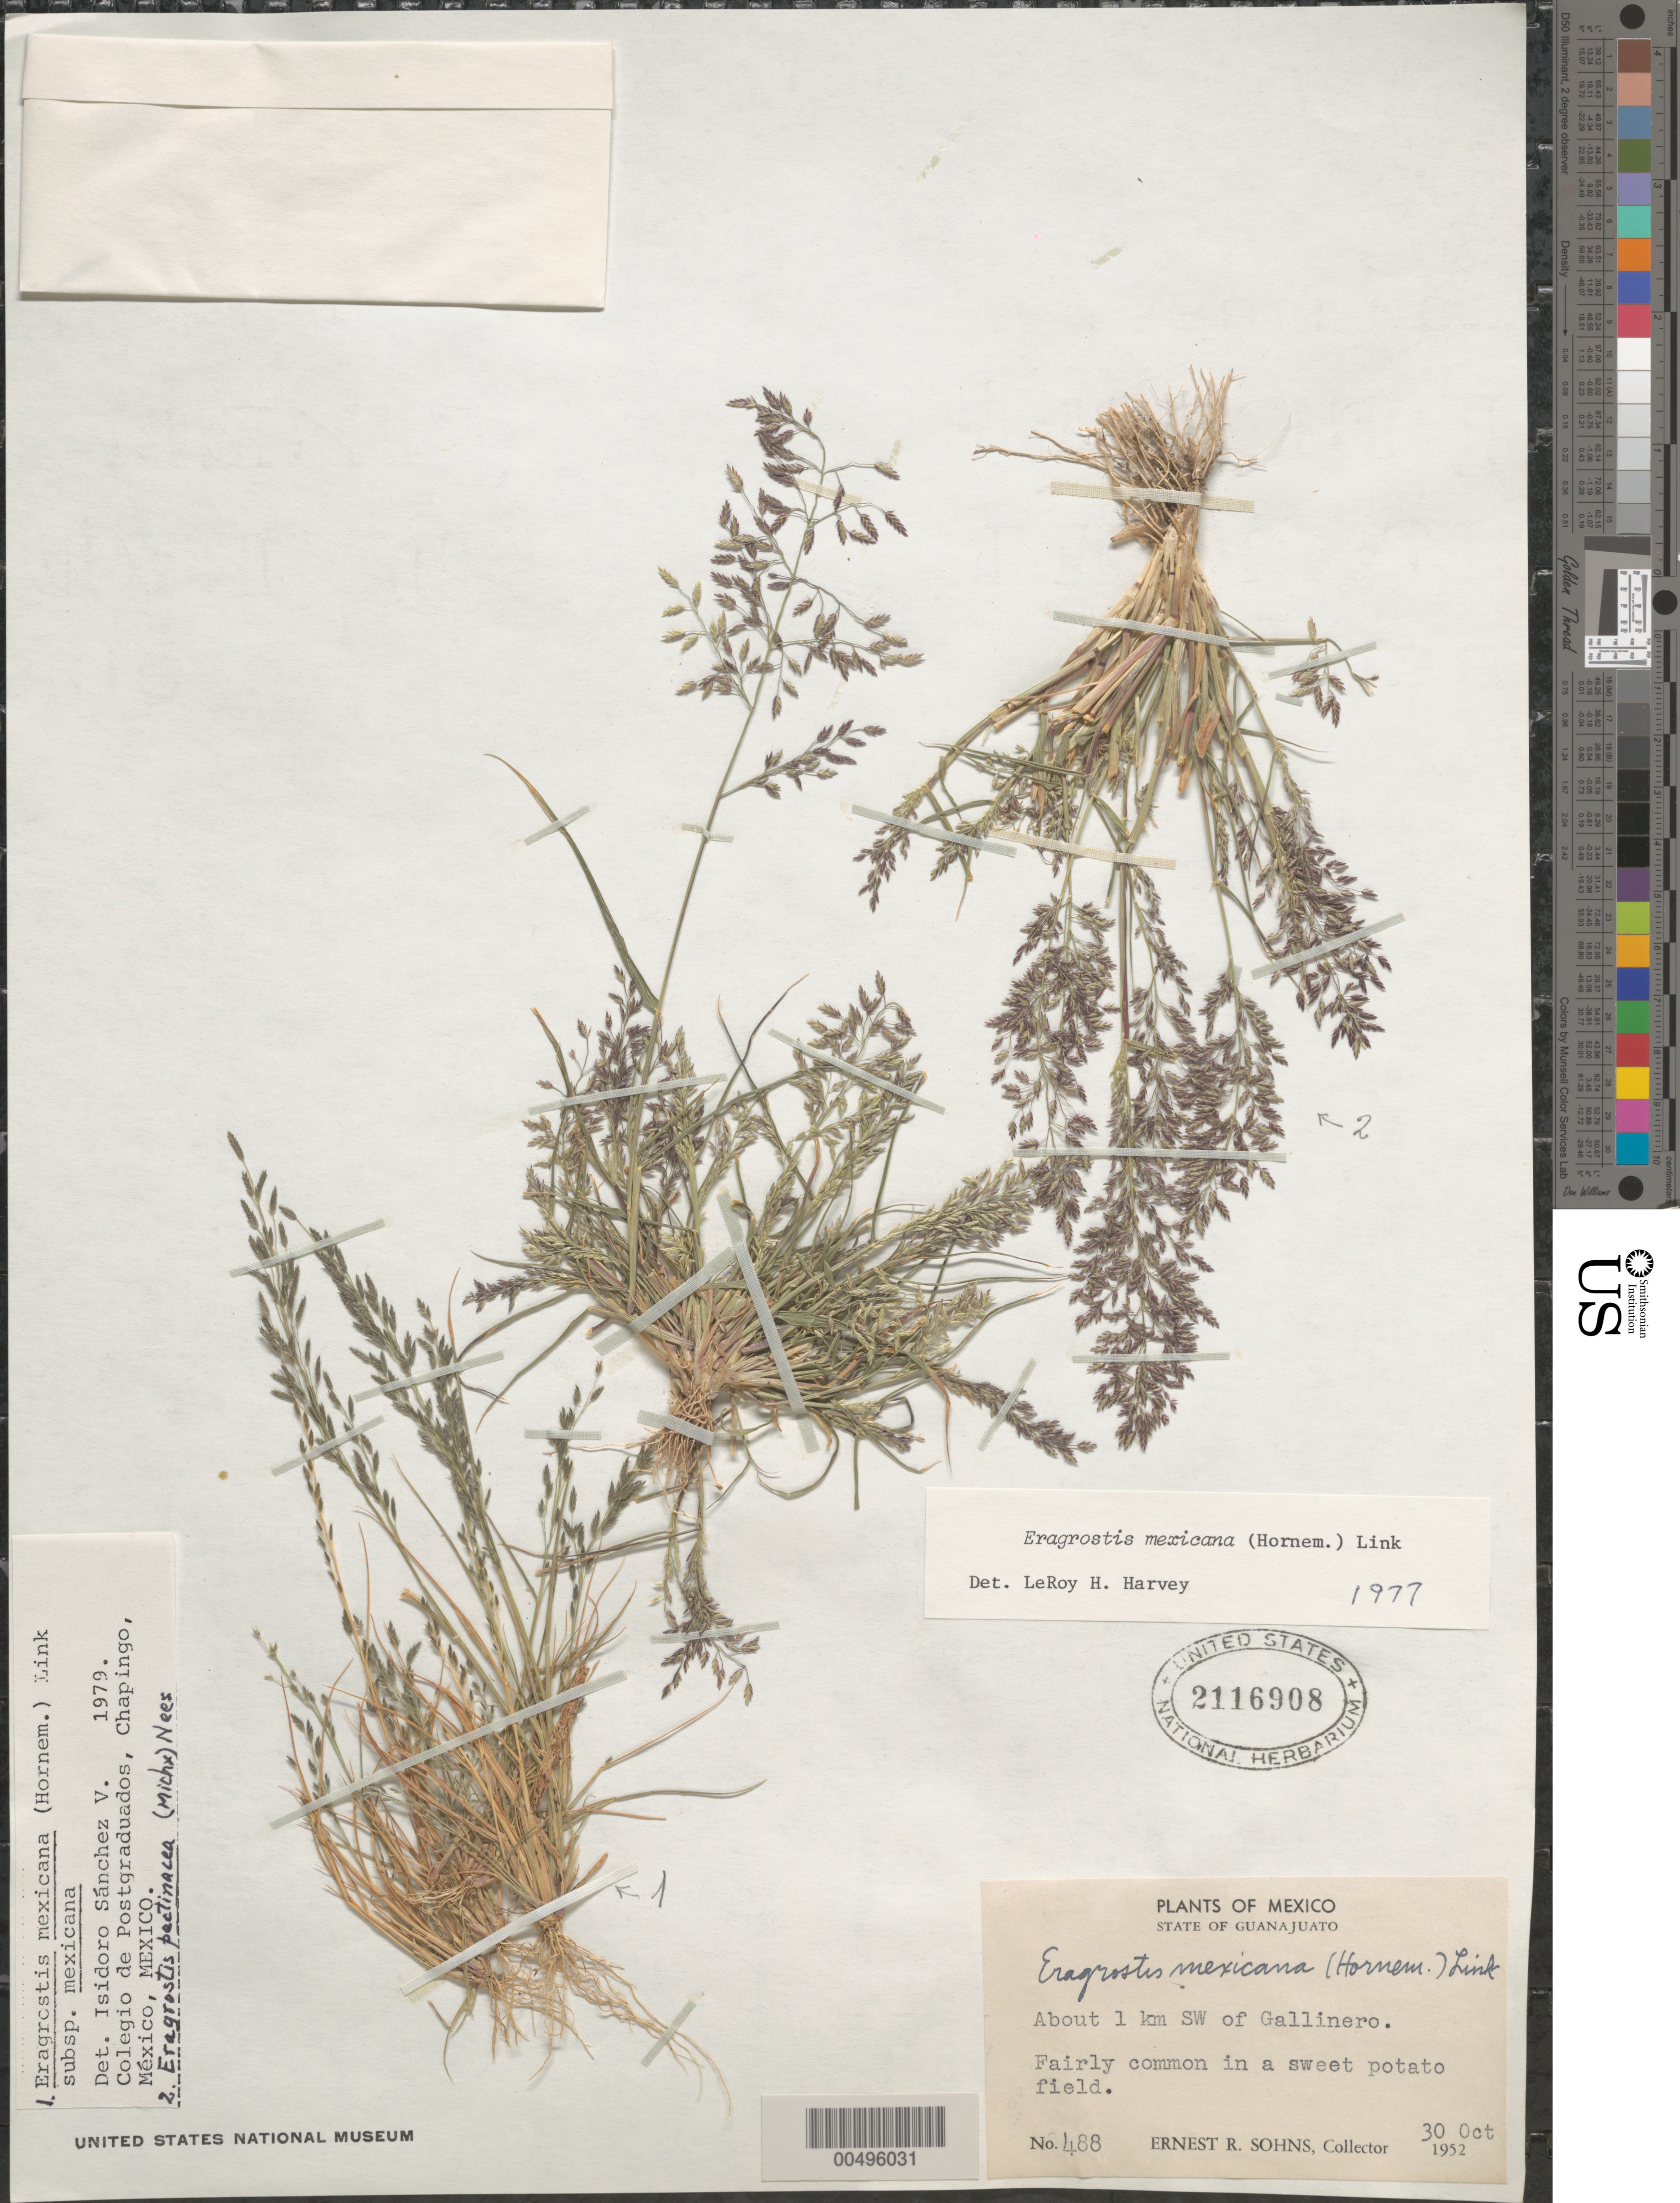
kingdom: Plantae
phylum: Tracheophyta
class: Liliopsida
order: Poales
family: Poaceae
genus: Eragrostis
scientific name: Eragrostis mexicana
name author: (Hornem.) Link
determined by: Sánchez Vega, I. M.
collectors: E. R. Sohns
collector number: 488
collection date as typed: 30 Oct 1952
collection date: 1952-10-30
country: Mexico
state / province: Guanajuato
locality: About 1 km SW of Gallinero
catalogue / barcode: US 2116908